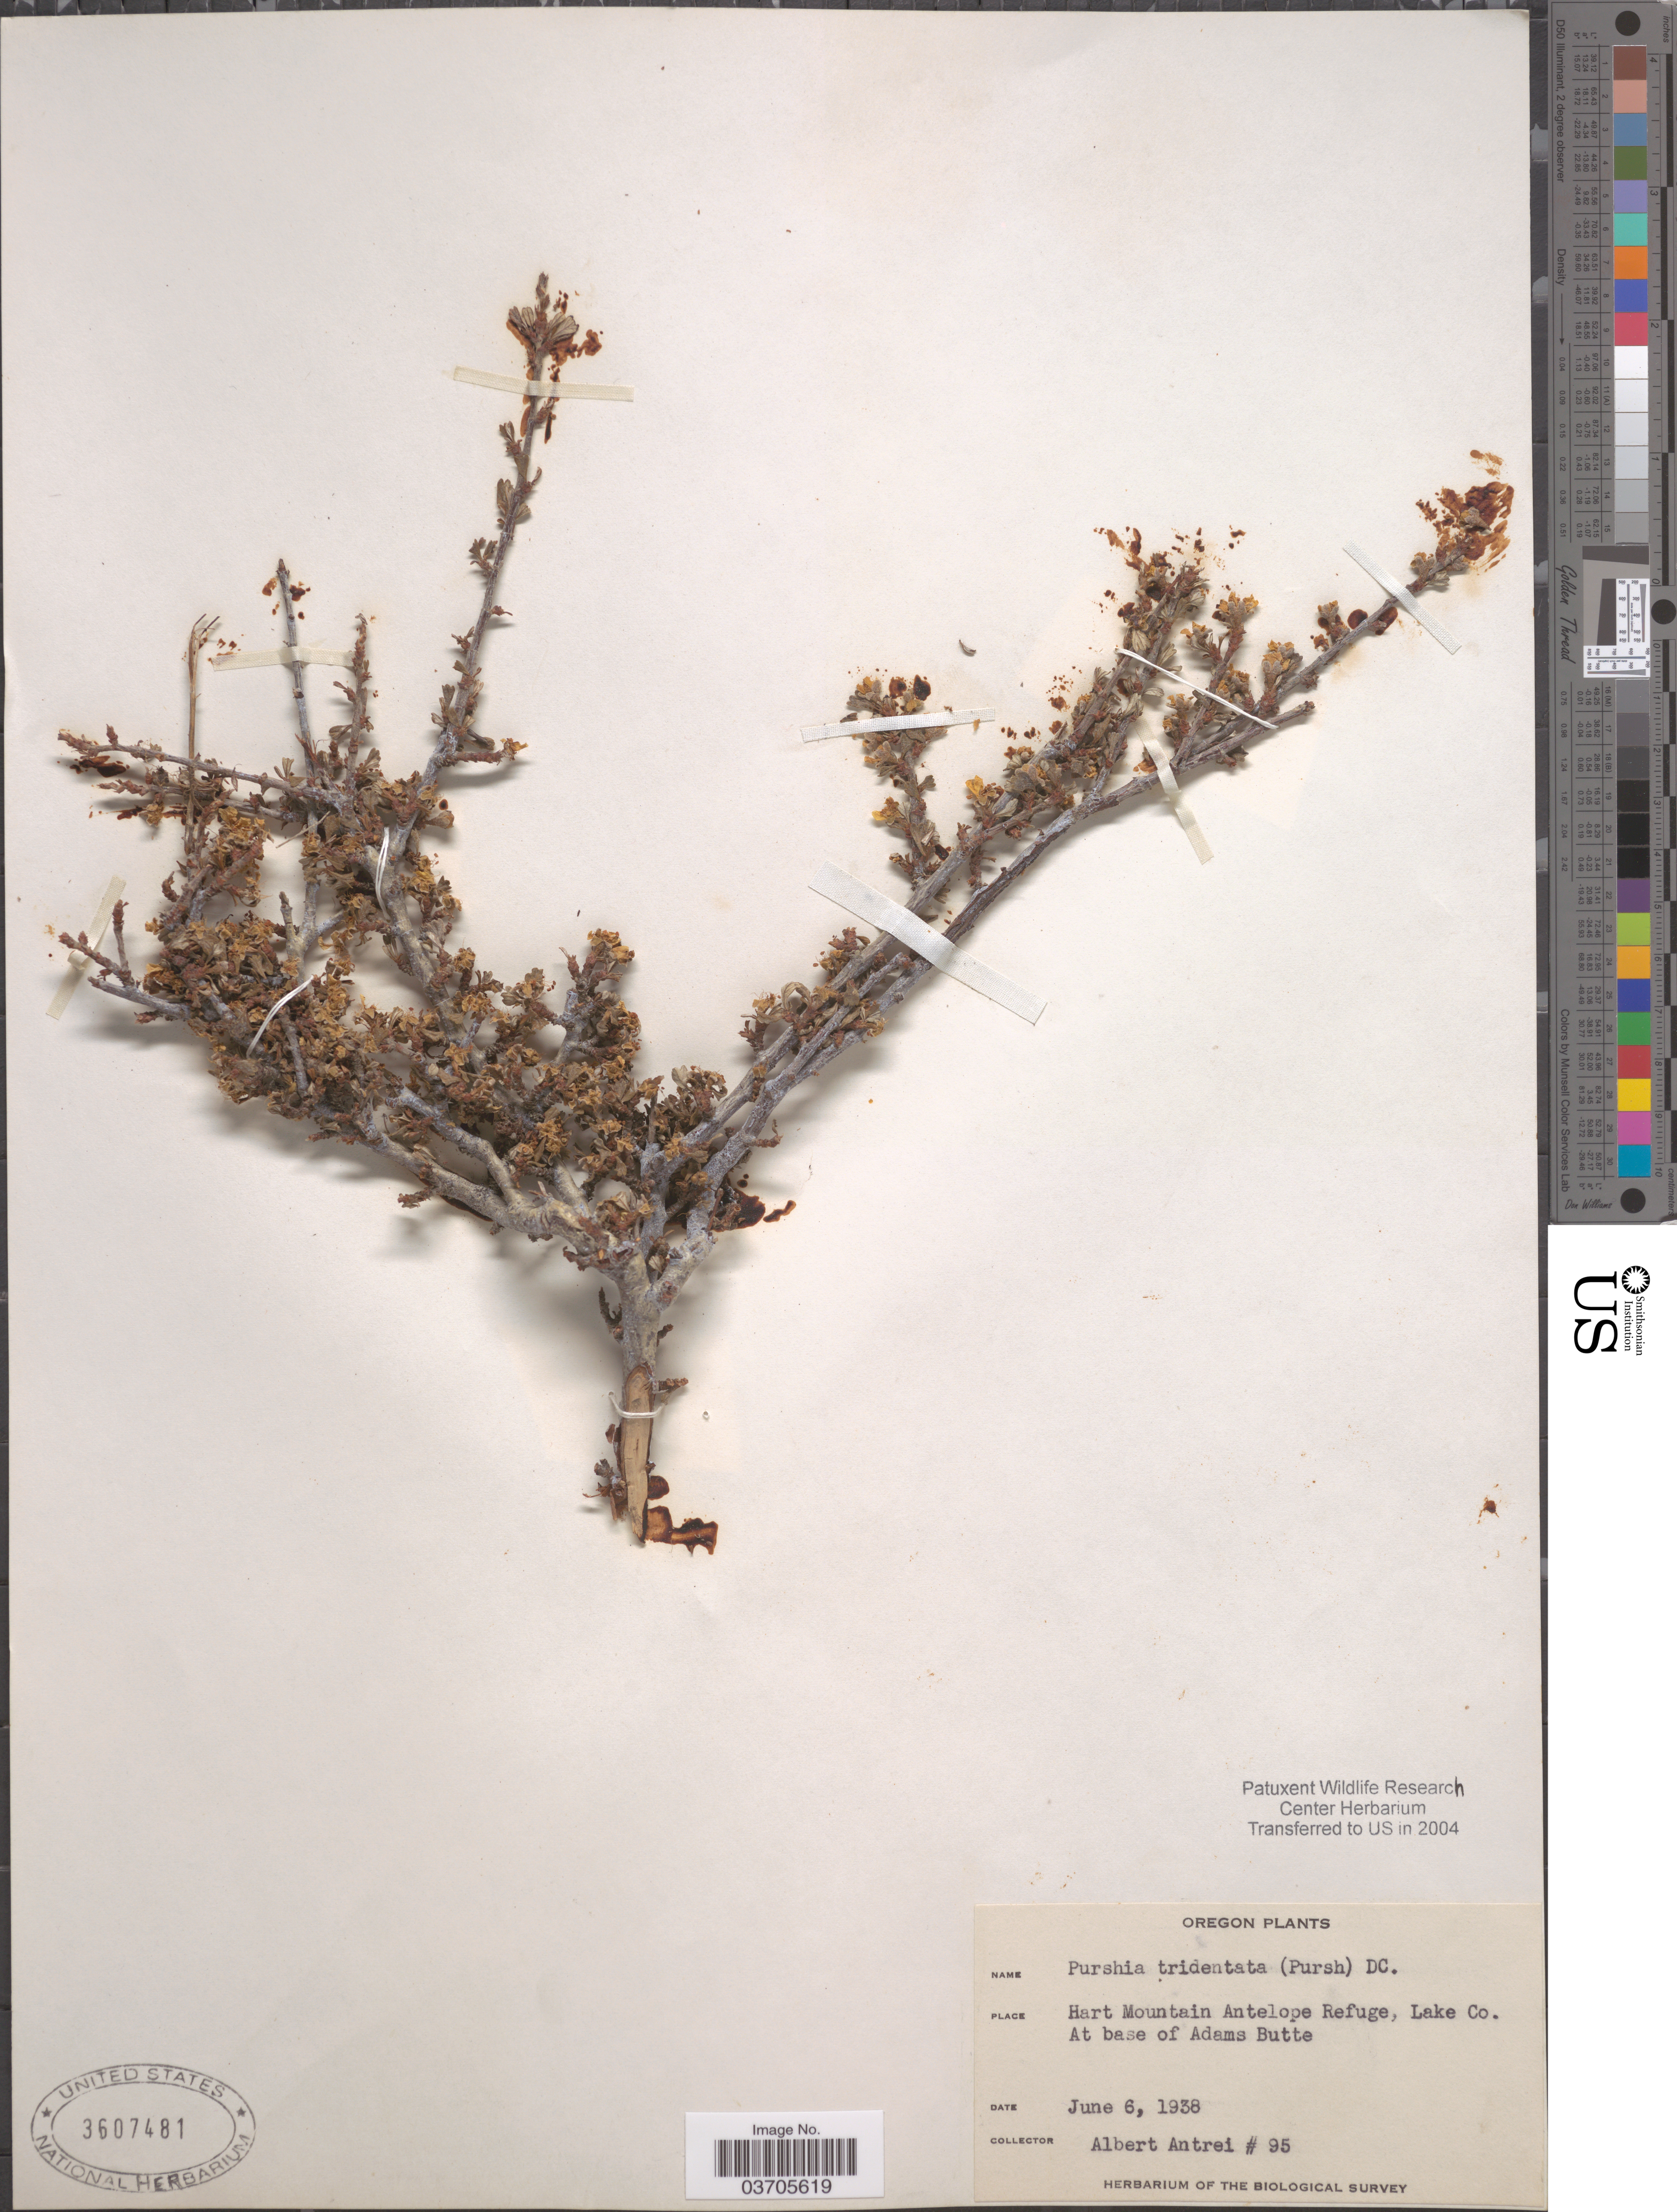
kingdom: Plantae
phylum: Tracheophyta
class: Magnoliopsida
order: Rosales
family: Rosaceae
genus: Purshia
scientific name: Purshia tridentata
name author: (Pursh) DC.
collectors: A. Antrei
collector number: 95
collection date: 1938-06-06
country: United States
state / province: Oregon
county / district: Lake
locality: Hart Mountain Antelope Refuge, Lake Co. At base of Adams Butte.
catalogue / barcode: US 3607481